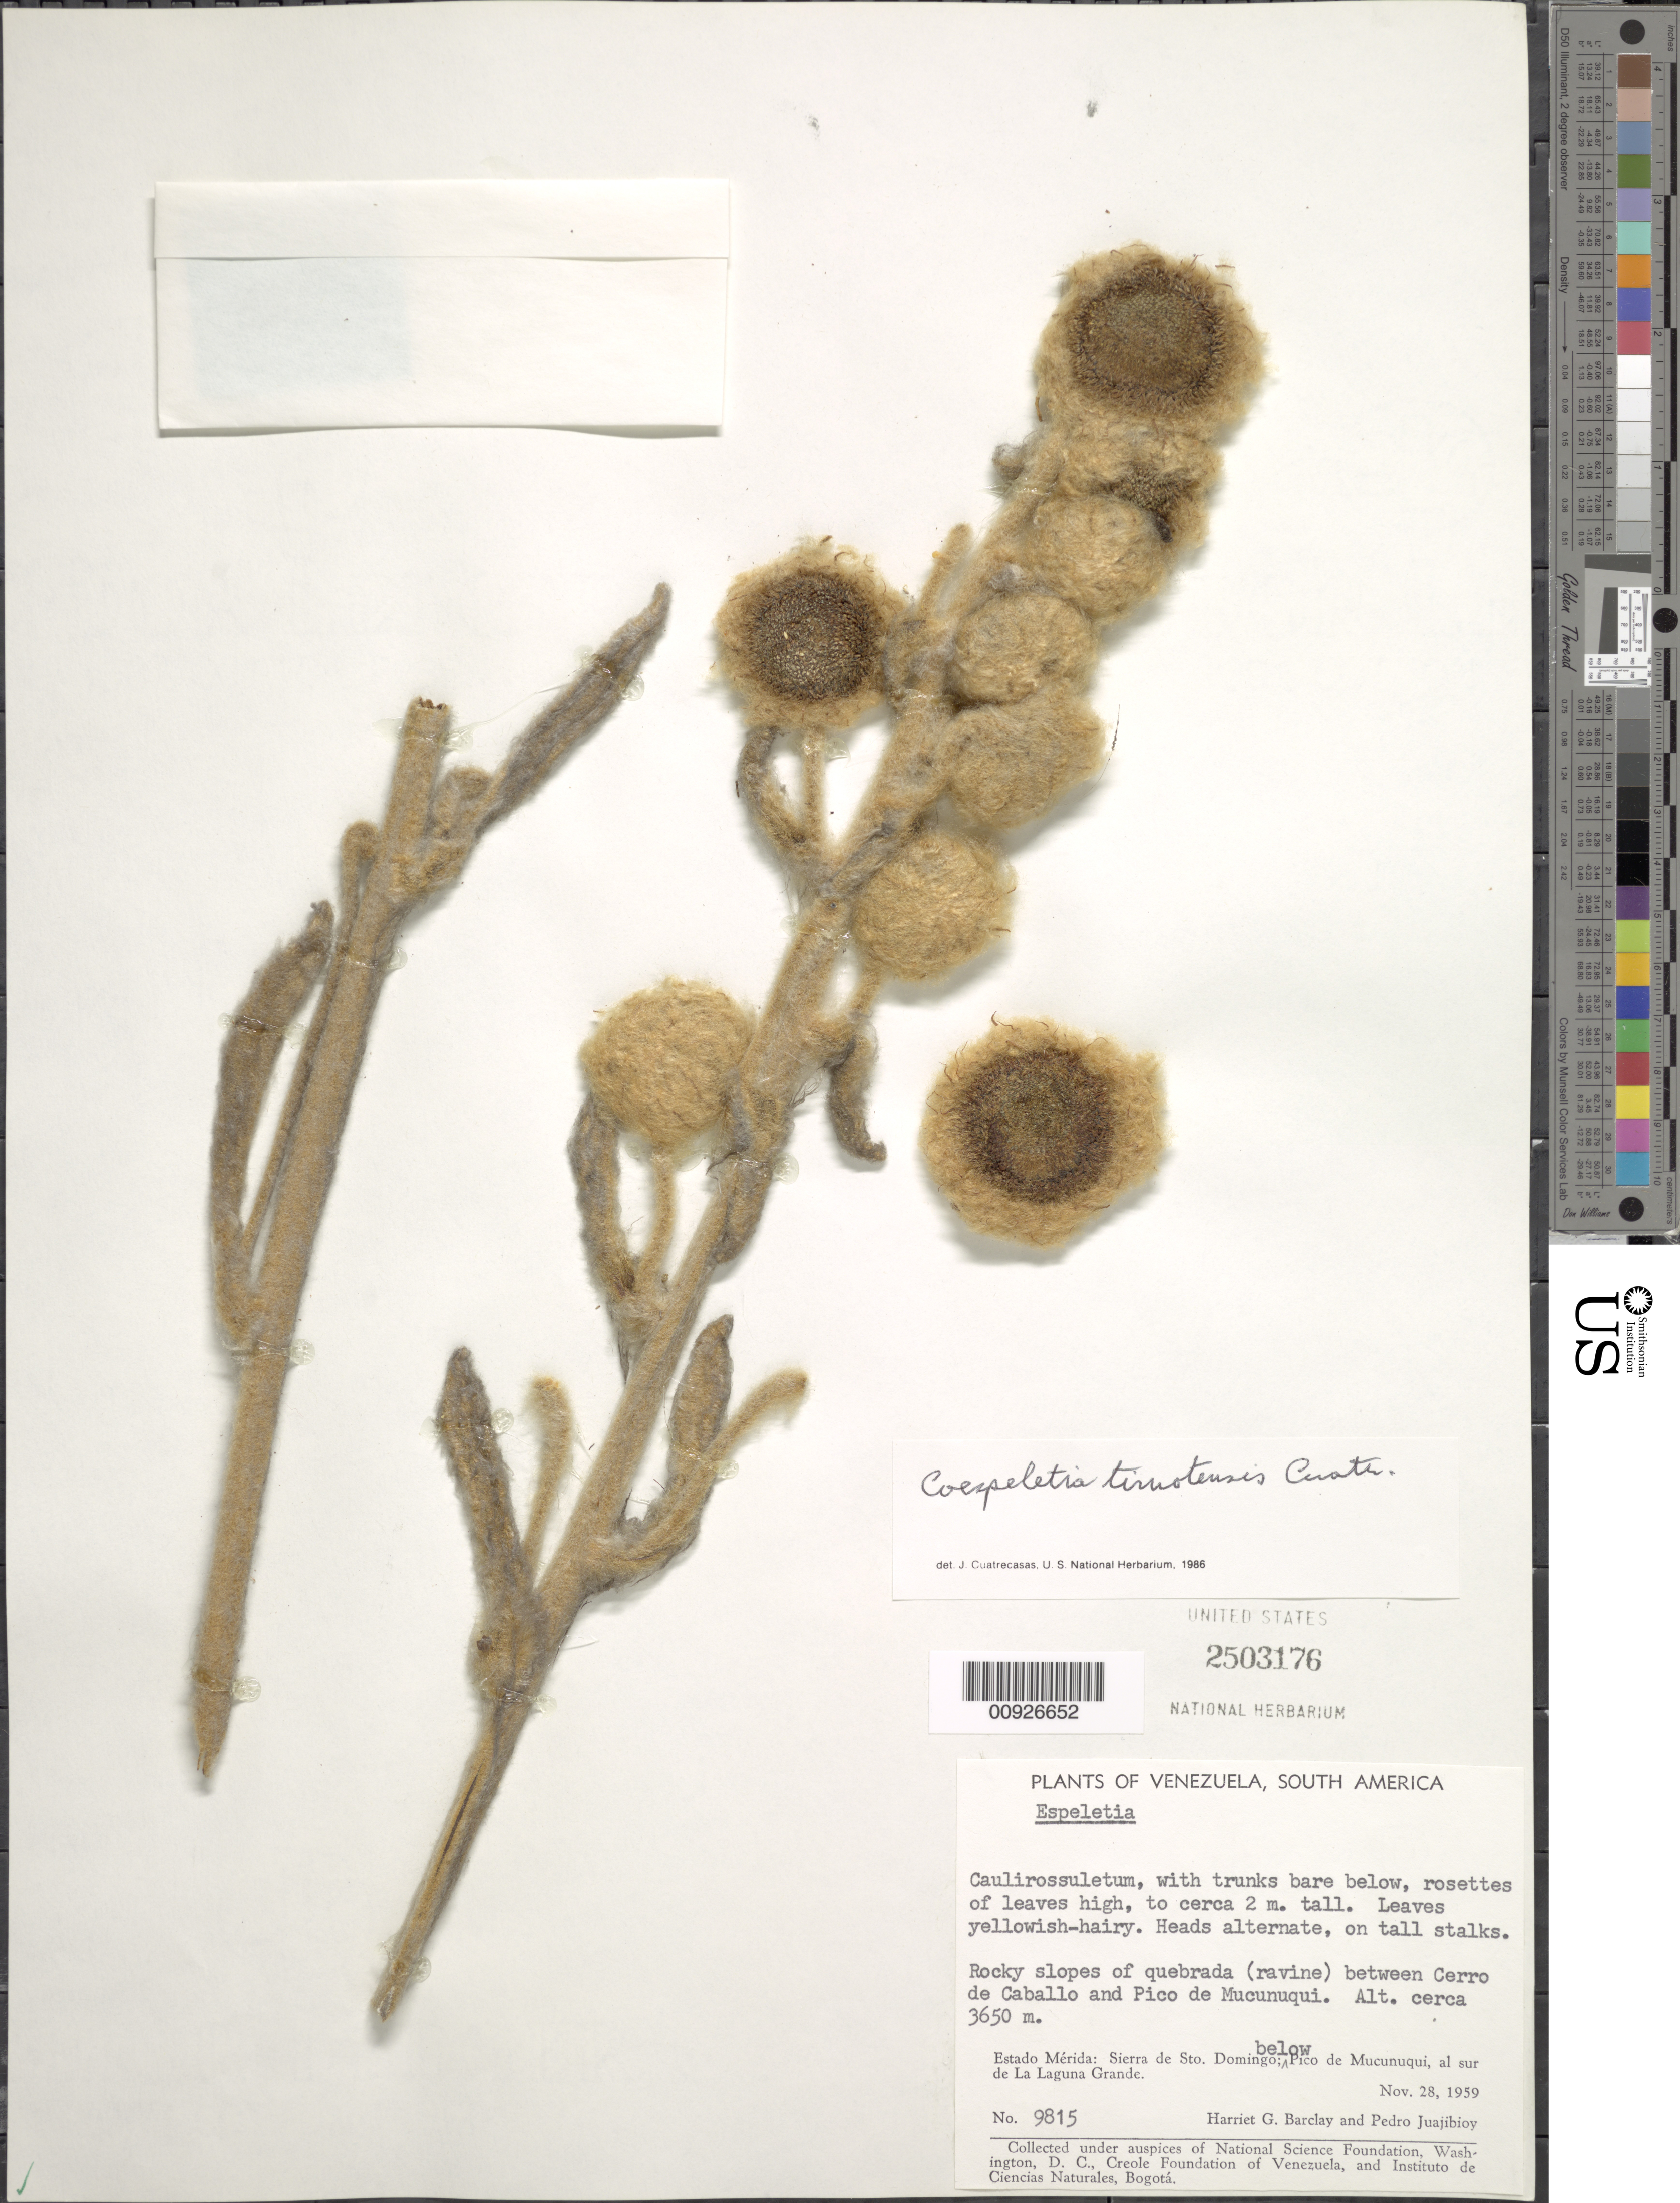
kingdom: Plantae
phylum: Tracheophyta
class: Magnoliopsida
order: Asterales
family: Asteraceae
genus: Coespeletia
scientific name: Coespeletia timotensis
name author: (Cuatrec.) Cuatrec.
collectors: H. G. Barclay & P. Juajibioy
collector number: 9815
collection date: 1959-11-28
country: Venezuela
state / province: Mérida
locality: Sierra Nevada de Santo Domingo, below Pico de Mucunuqui, al sur de La Laguna Grande. Between Cerro de Caballo and Pico de Mucunuqui, on rocky slopes of quebrada (ravine).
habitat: Rocky slopes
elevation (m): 3650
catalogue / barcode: US 2503176